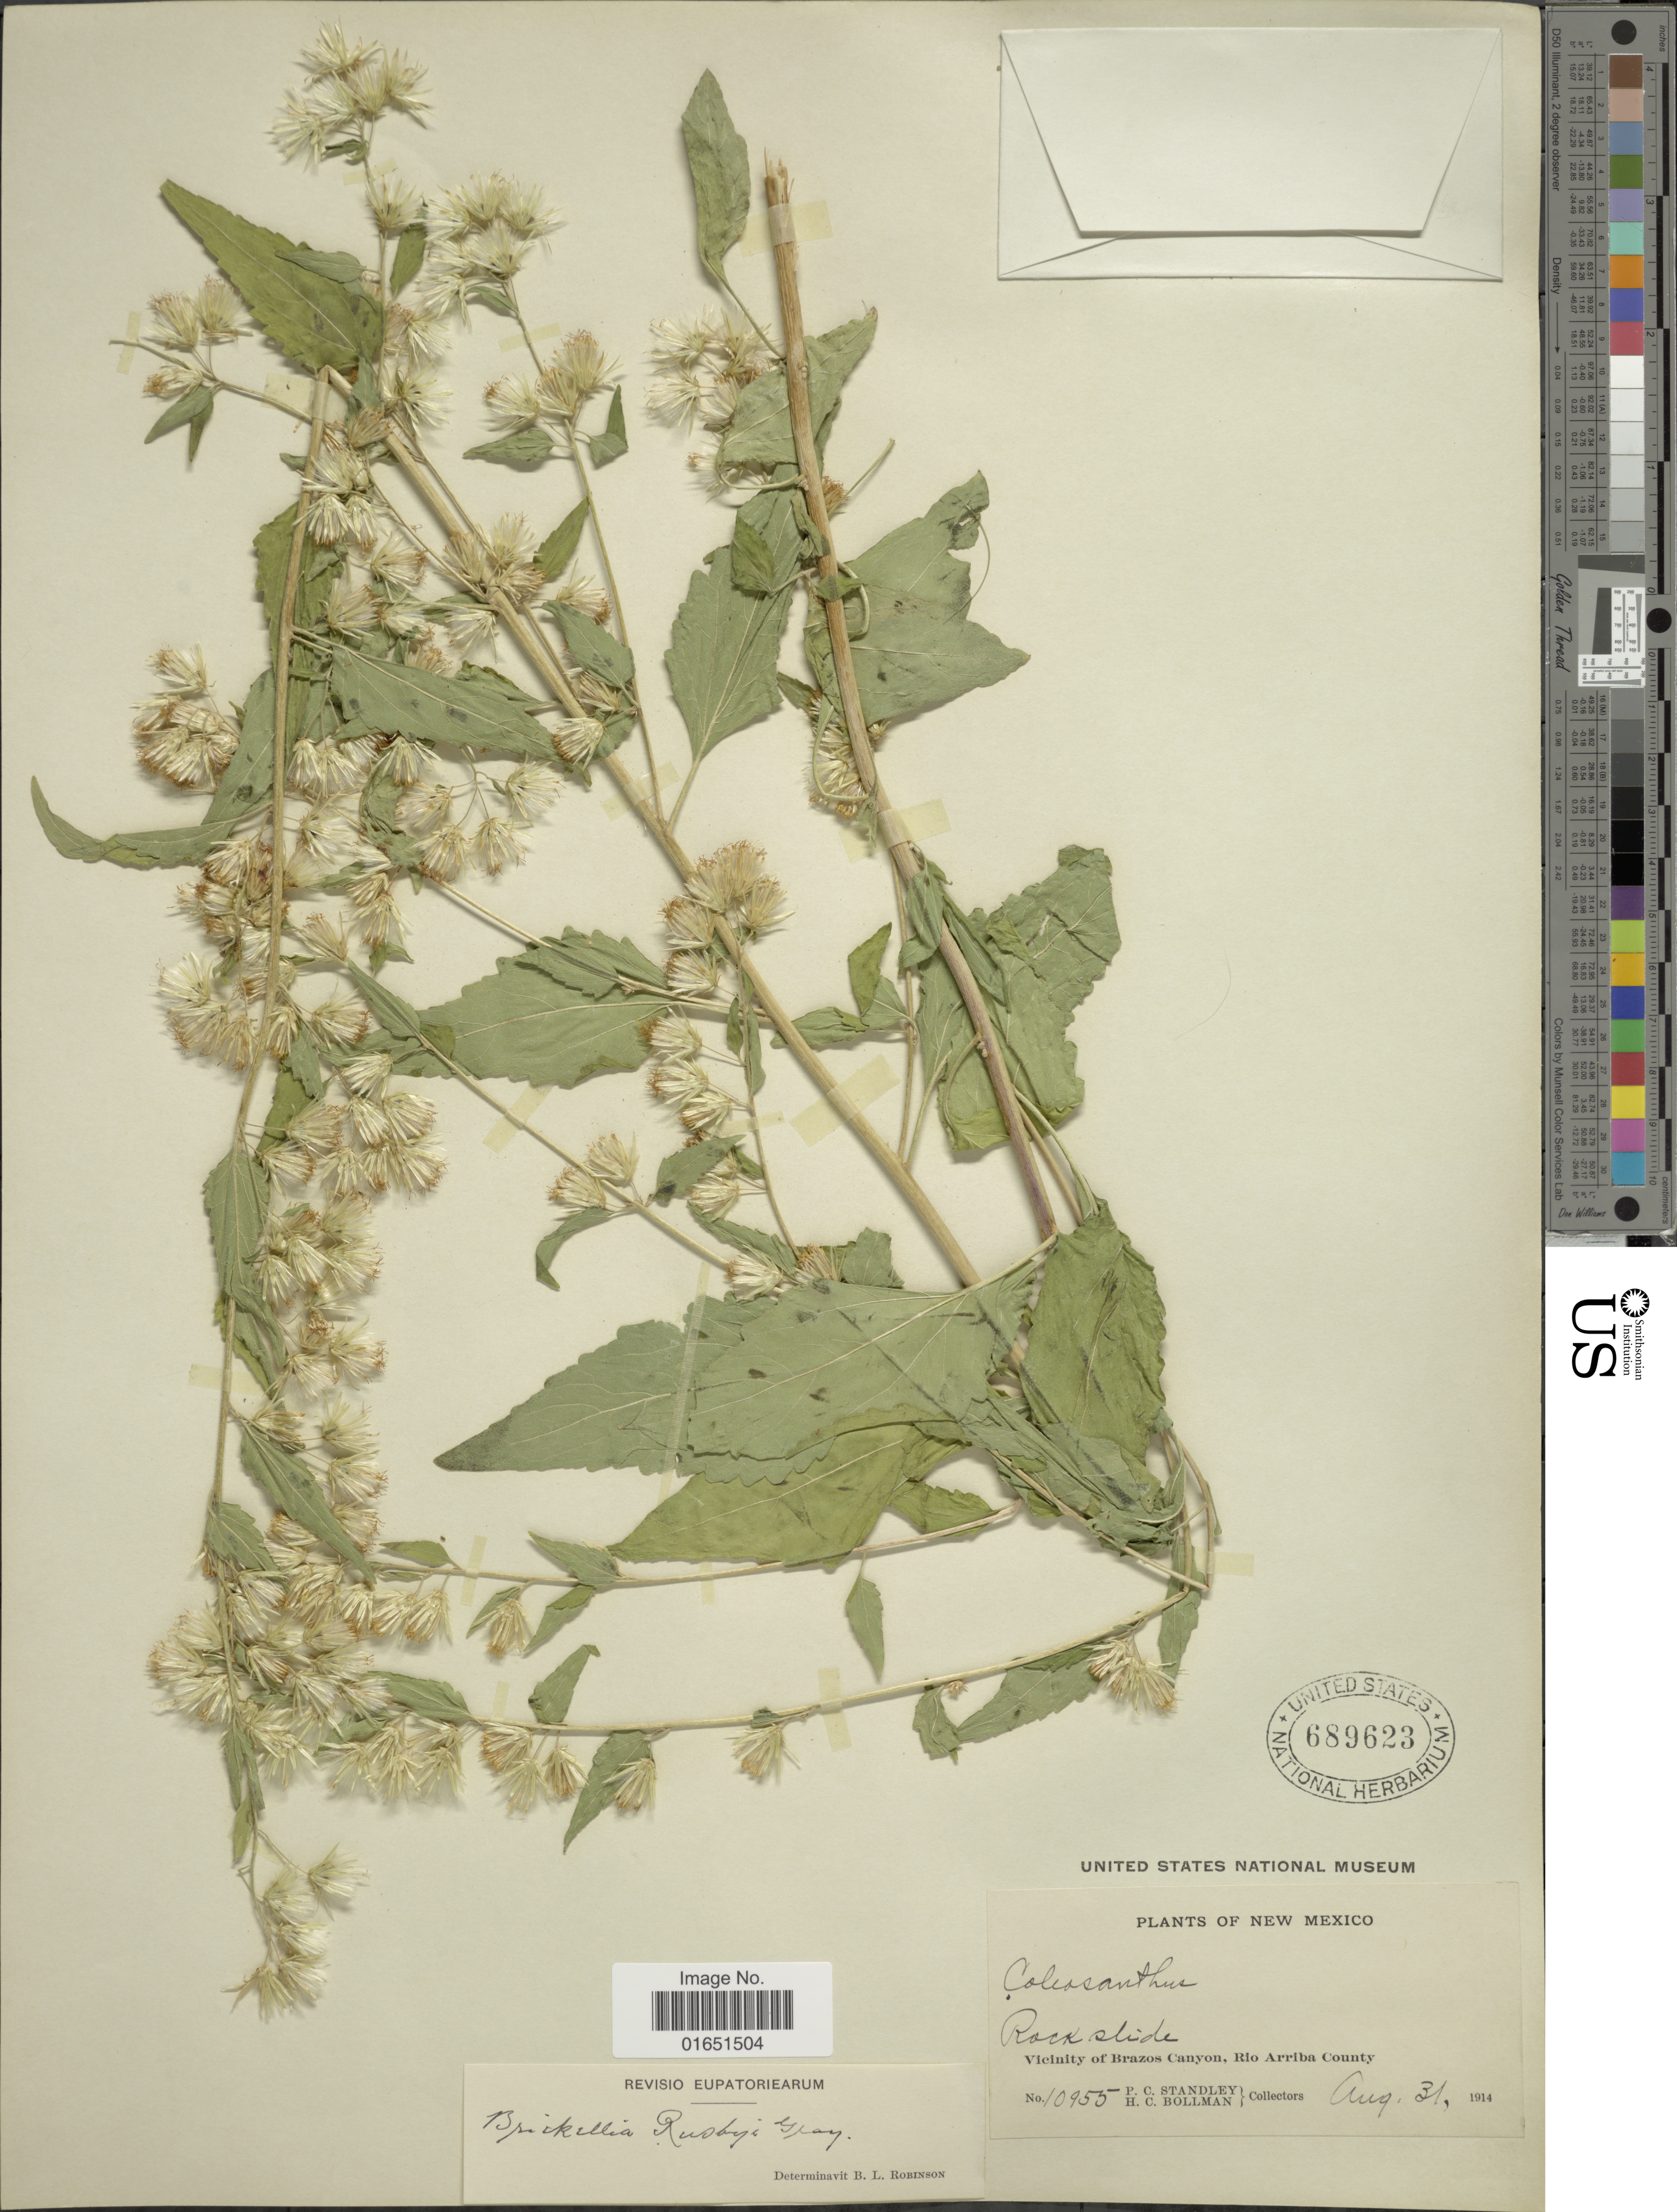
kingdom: Plantae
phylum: Tracheophyta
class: Magnoliopsida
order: Asterales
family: Asteraceae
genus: Brickellia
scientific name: Brickellia rusbyi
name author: A. Gray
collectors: P. C. Standley & H. C. Bollman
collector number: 10955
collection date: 1914-08-31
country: United States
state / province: New Mexico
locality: Rock slide, Vicinity of Brazos Canyon, Rio Arriba County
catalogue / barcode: US 689623